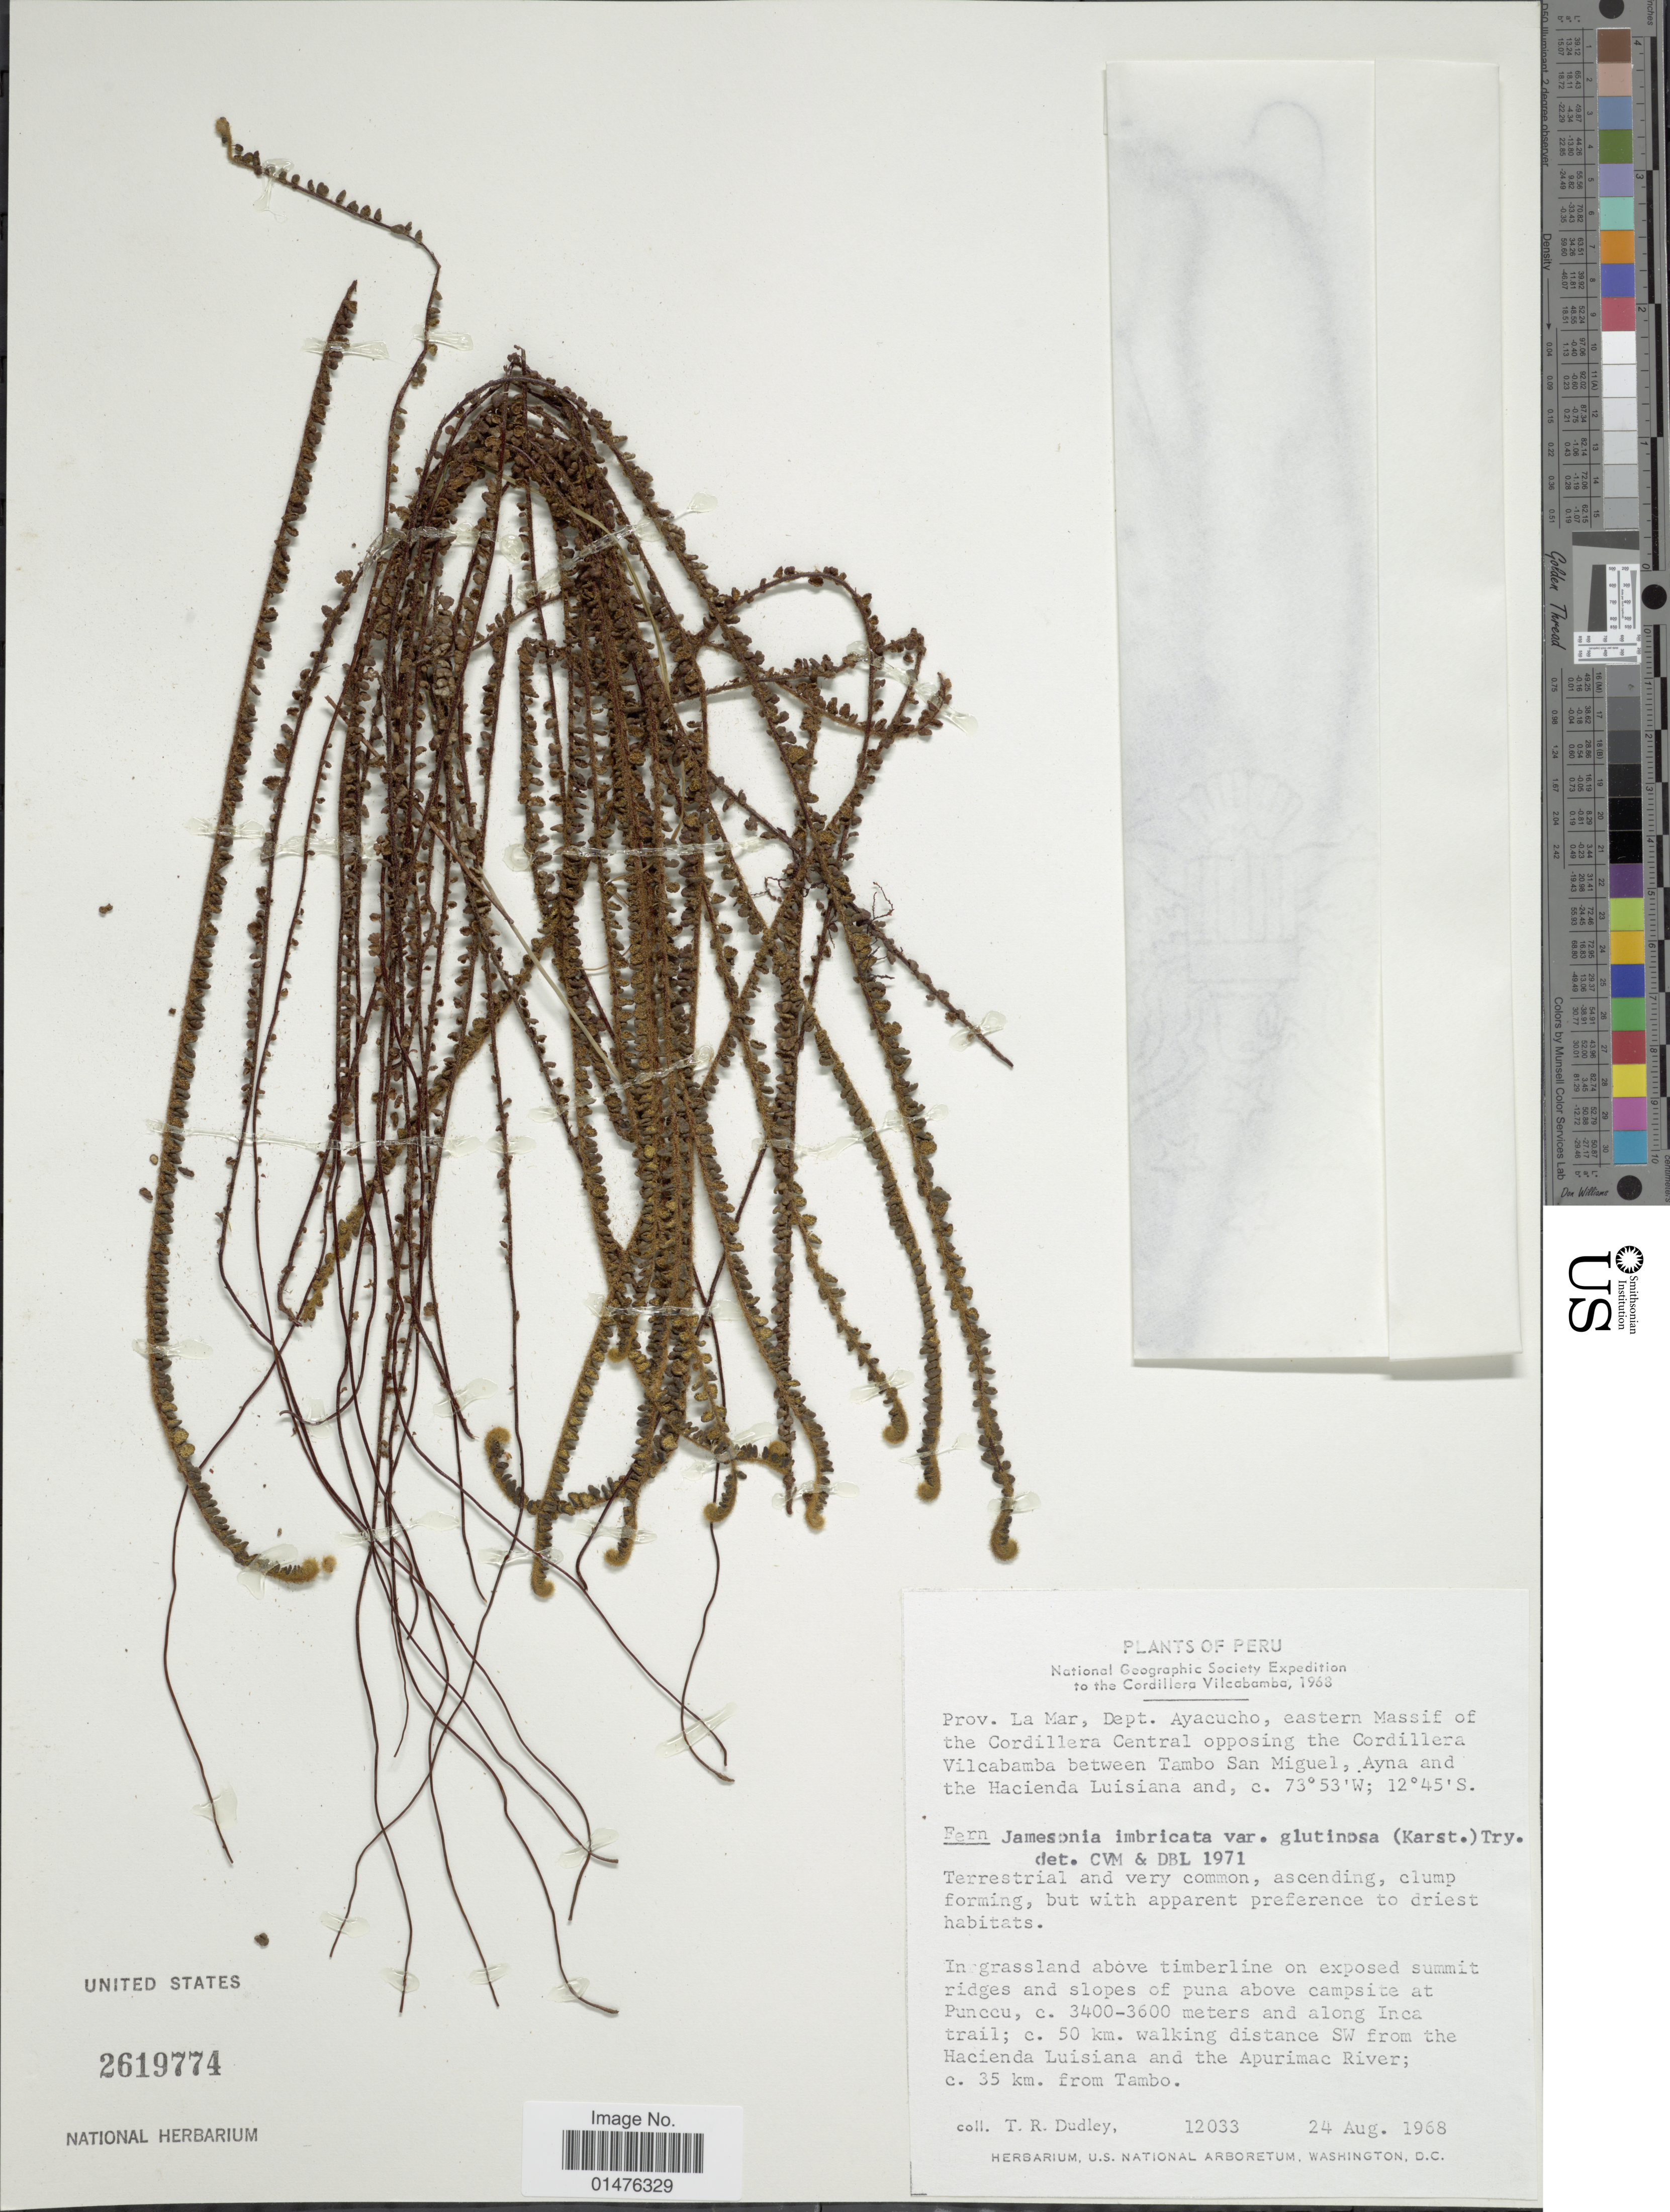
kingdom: Plantae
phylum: Tracheophyta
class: Polypodiopsida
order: Polypodiales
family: Pteridaceae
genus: Jamesonia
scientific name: Jamesonia imbricata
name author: (Sw.) Hook. & Grev.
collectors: T. R. Dudley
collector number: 12033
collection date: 1968-08-24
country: Peru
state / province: Ayacucho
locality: La Mar, Dept. Ayacucho, eastern Massif of the Cordillera Central opposing the Cordillera Vilcabamba between Tambo San Miguel, Ayna and the Hacienda Luisiana, along Inca trail,; ca. 50 km walking distance SW from the Hacienda Luisiana and the Apurimac River; c. 35 km. from Tambo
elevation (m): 3400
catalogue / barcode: US 2619774